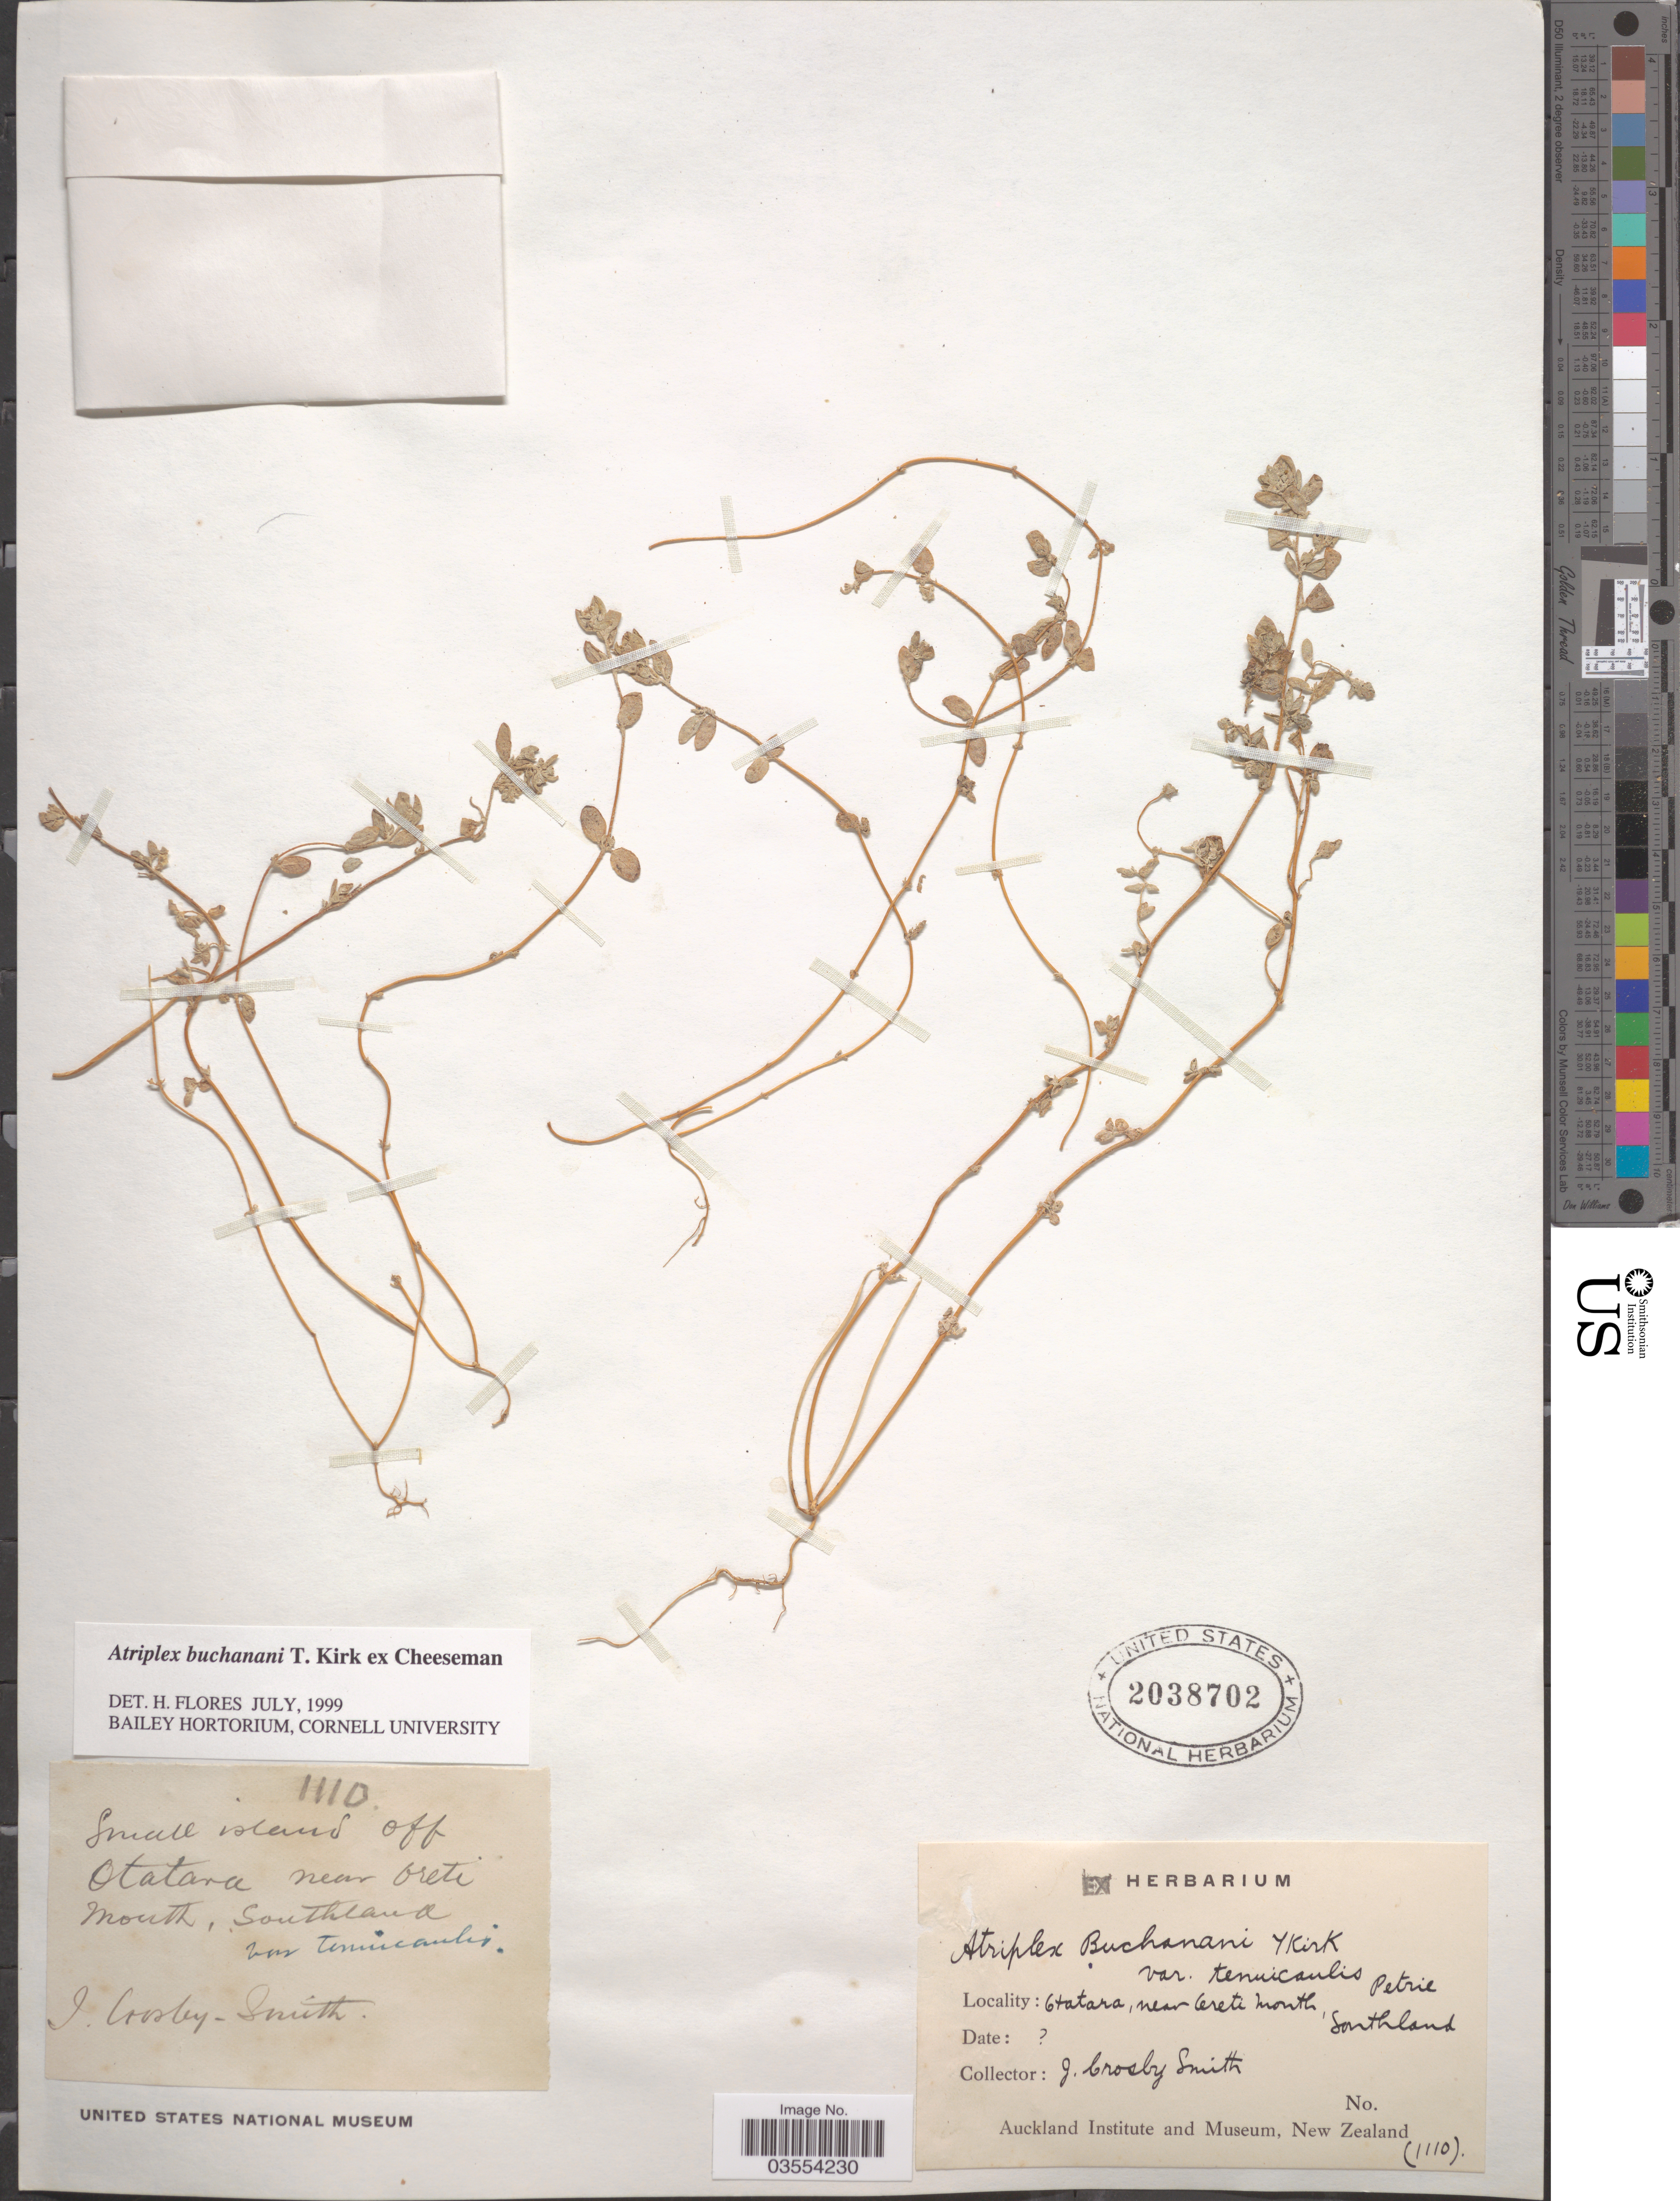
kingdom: Plantae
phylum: Tracheophyta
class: Magnoliopsida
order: Caryophyllales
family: Amaranthaceae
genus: Atriplex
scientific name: Atriplex buchananii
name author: Cheesman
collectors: J. C. Smith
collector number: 1110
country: New Zealand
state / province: Southland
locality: Otatara, near Oreti mouth, Southland.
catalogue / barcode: US 2038702